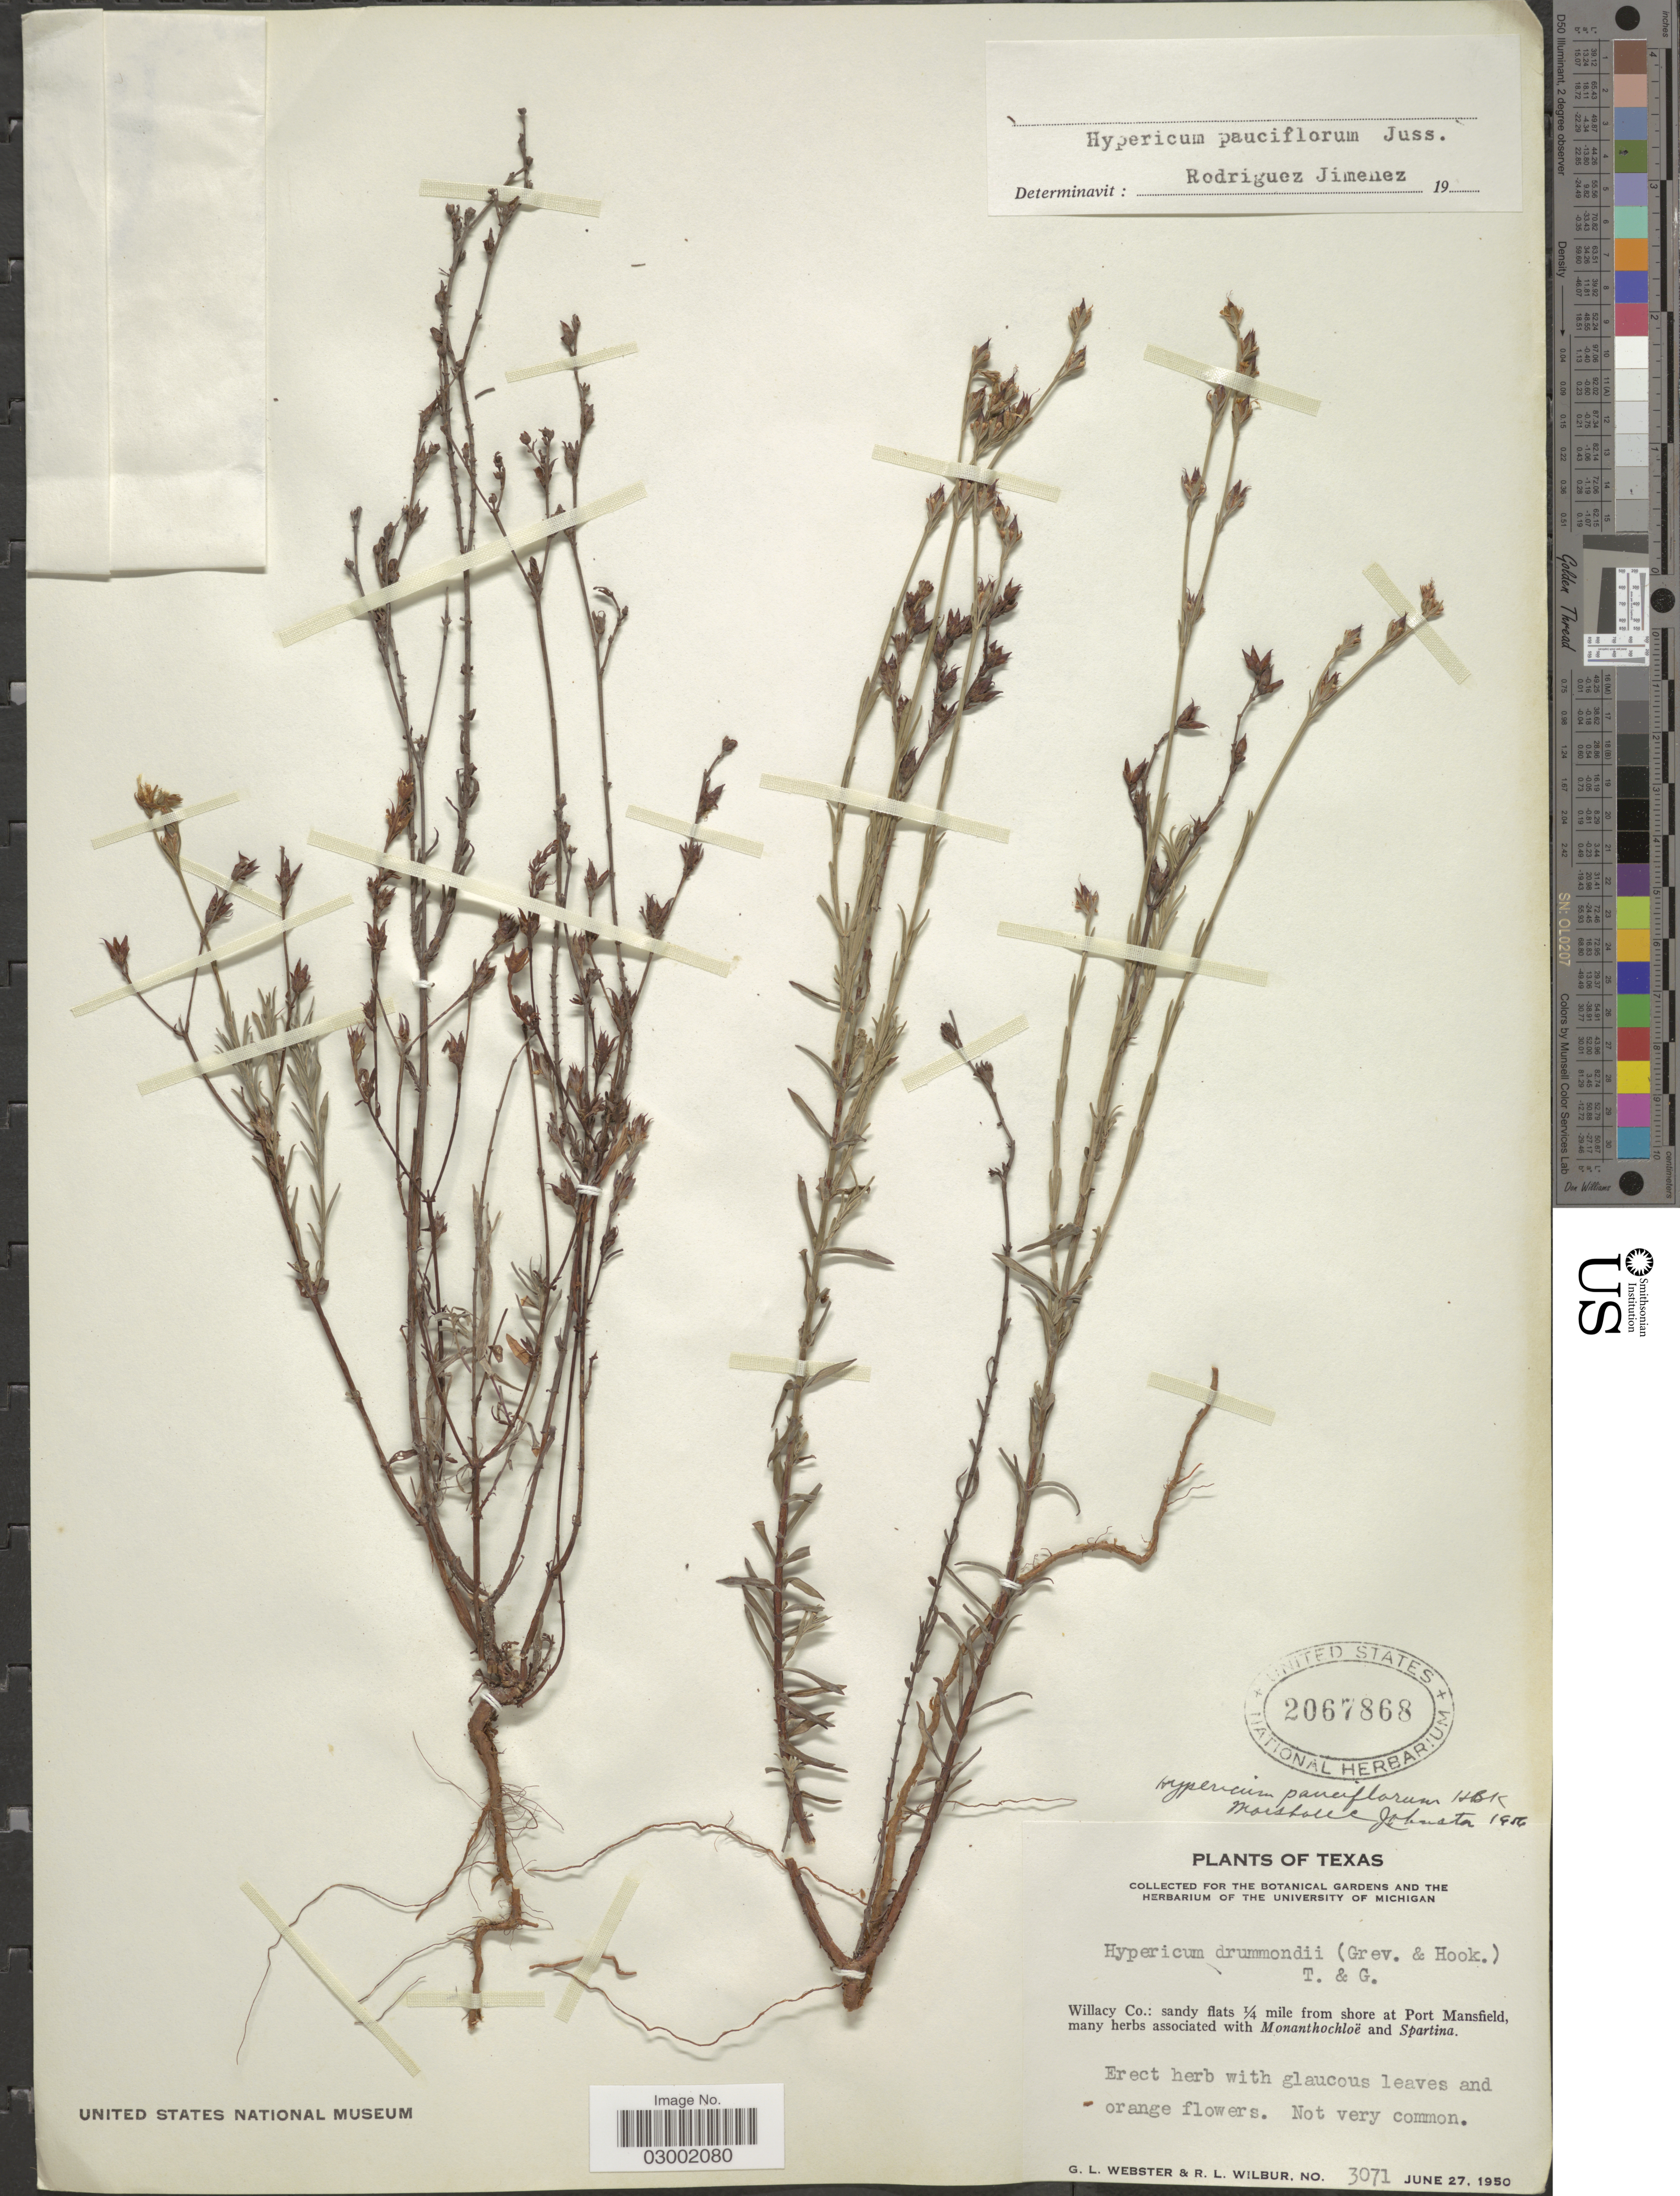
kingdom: Plantae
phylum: Tracheophyta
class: Magnoliopsida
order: Malpighiales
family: Hypericaceae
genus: Hypericum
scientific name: Hypericum pauciflorum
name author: Kunth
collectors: G. L. Webster & R. L. Wilbur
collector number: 3071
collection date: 1950-06-27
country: United States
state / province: Texas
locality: Willacy Co.: sandy flats ¼ mile from shore at Port Mansfield.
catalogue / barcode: US 2067868